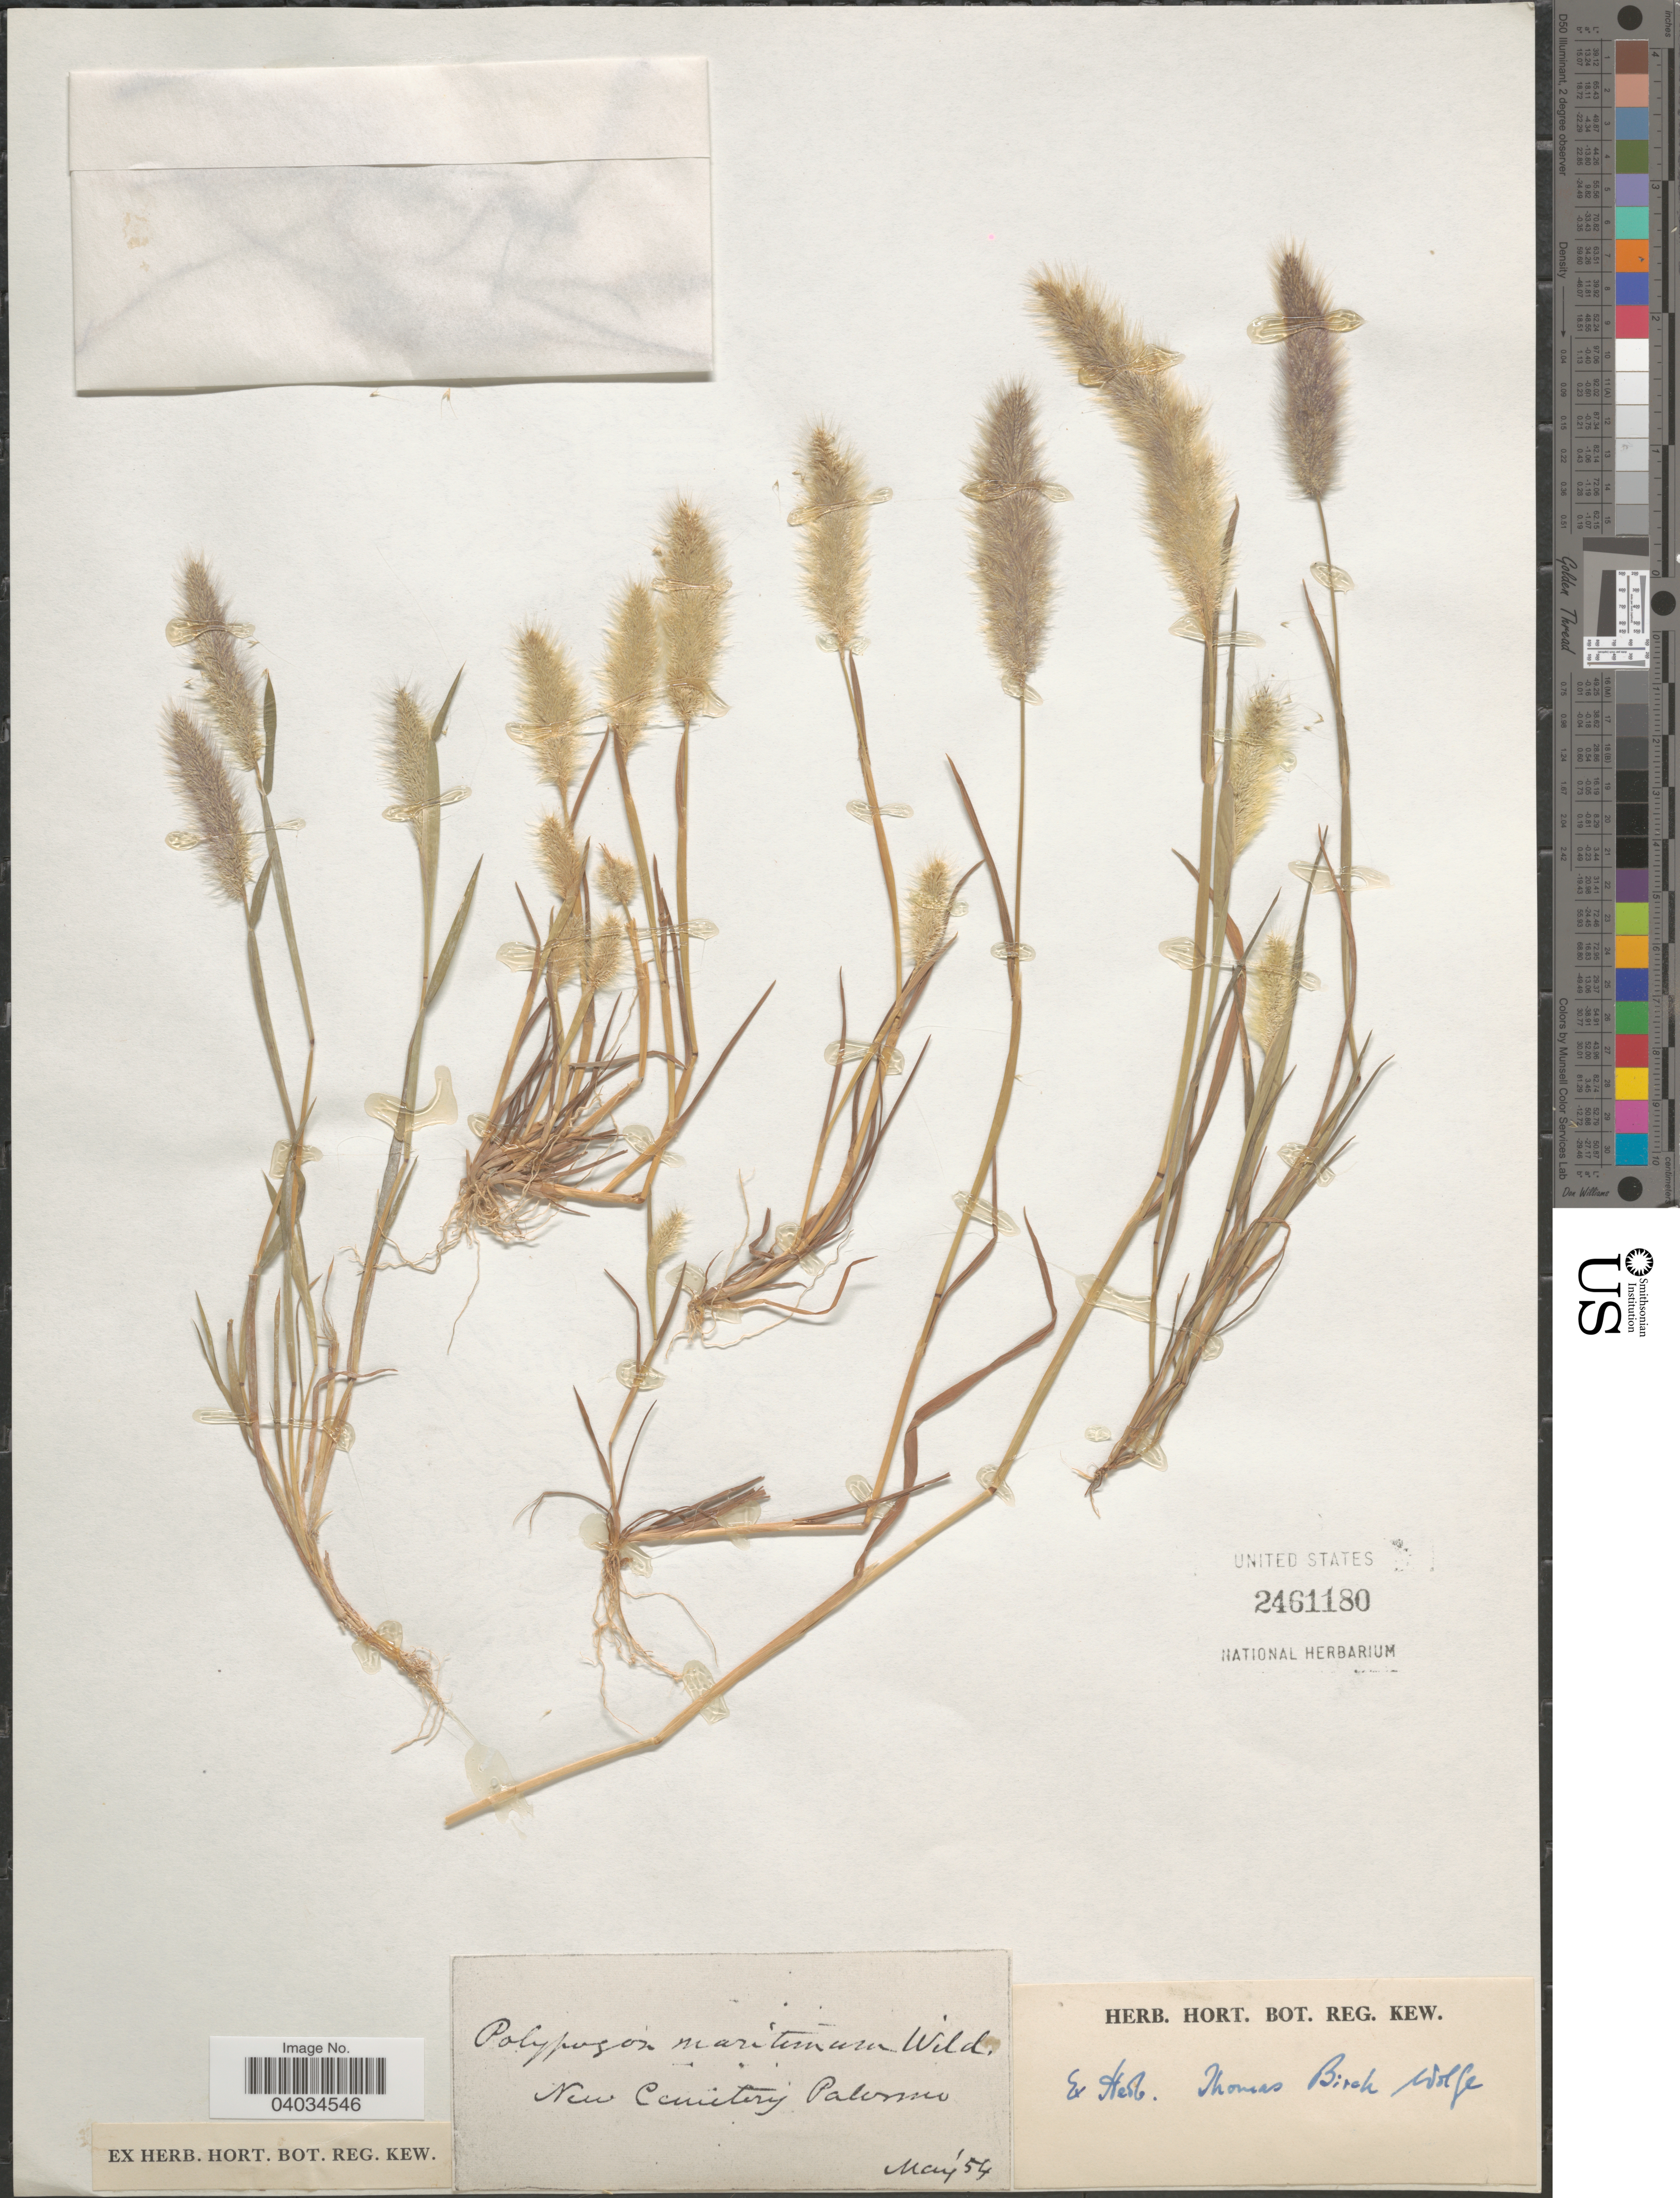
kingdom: Plantae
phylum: Tracheophyta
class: Liliopsida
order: Poales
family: Poaceae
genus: Polypogon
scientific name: Polypogon maritimus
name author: Willd.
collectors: Ex herb. Thomas Birch Wolfe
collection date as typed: Transcribed d/m/y: /5/54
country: Italy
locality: New Cemetery Palermo.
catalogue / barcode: US 2461180